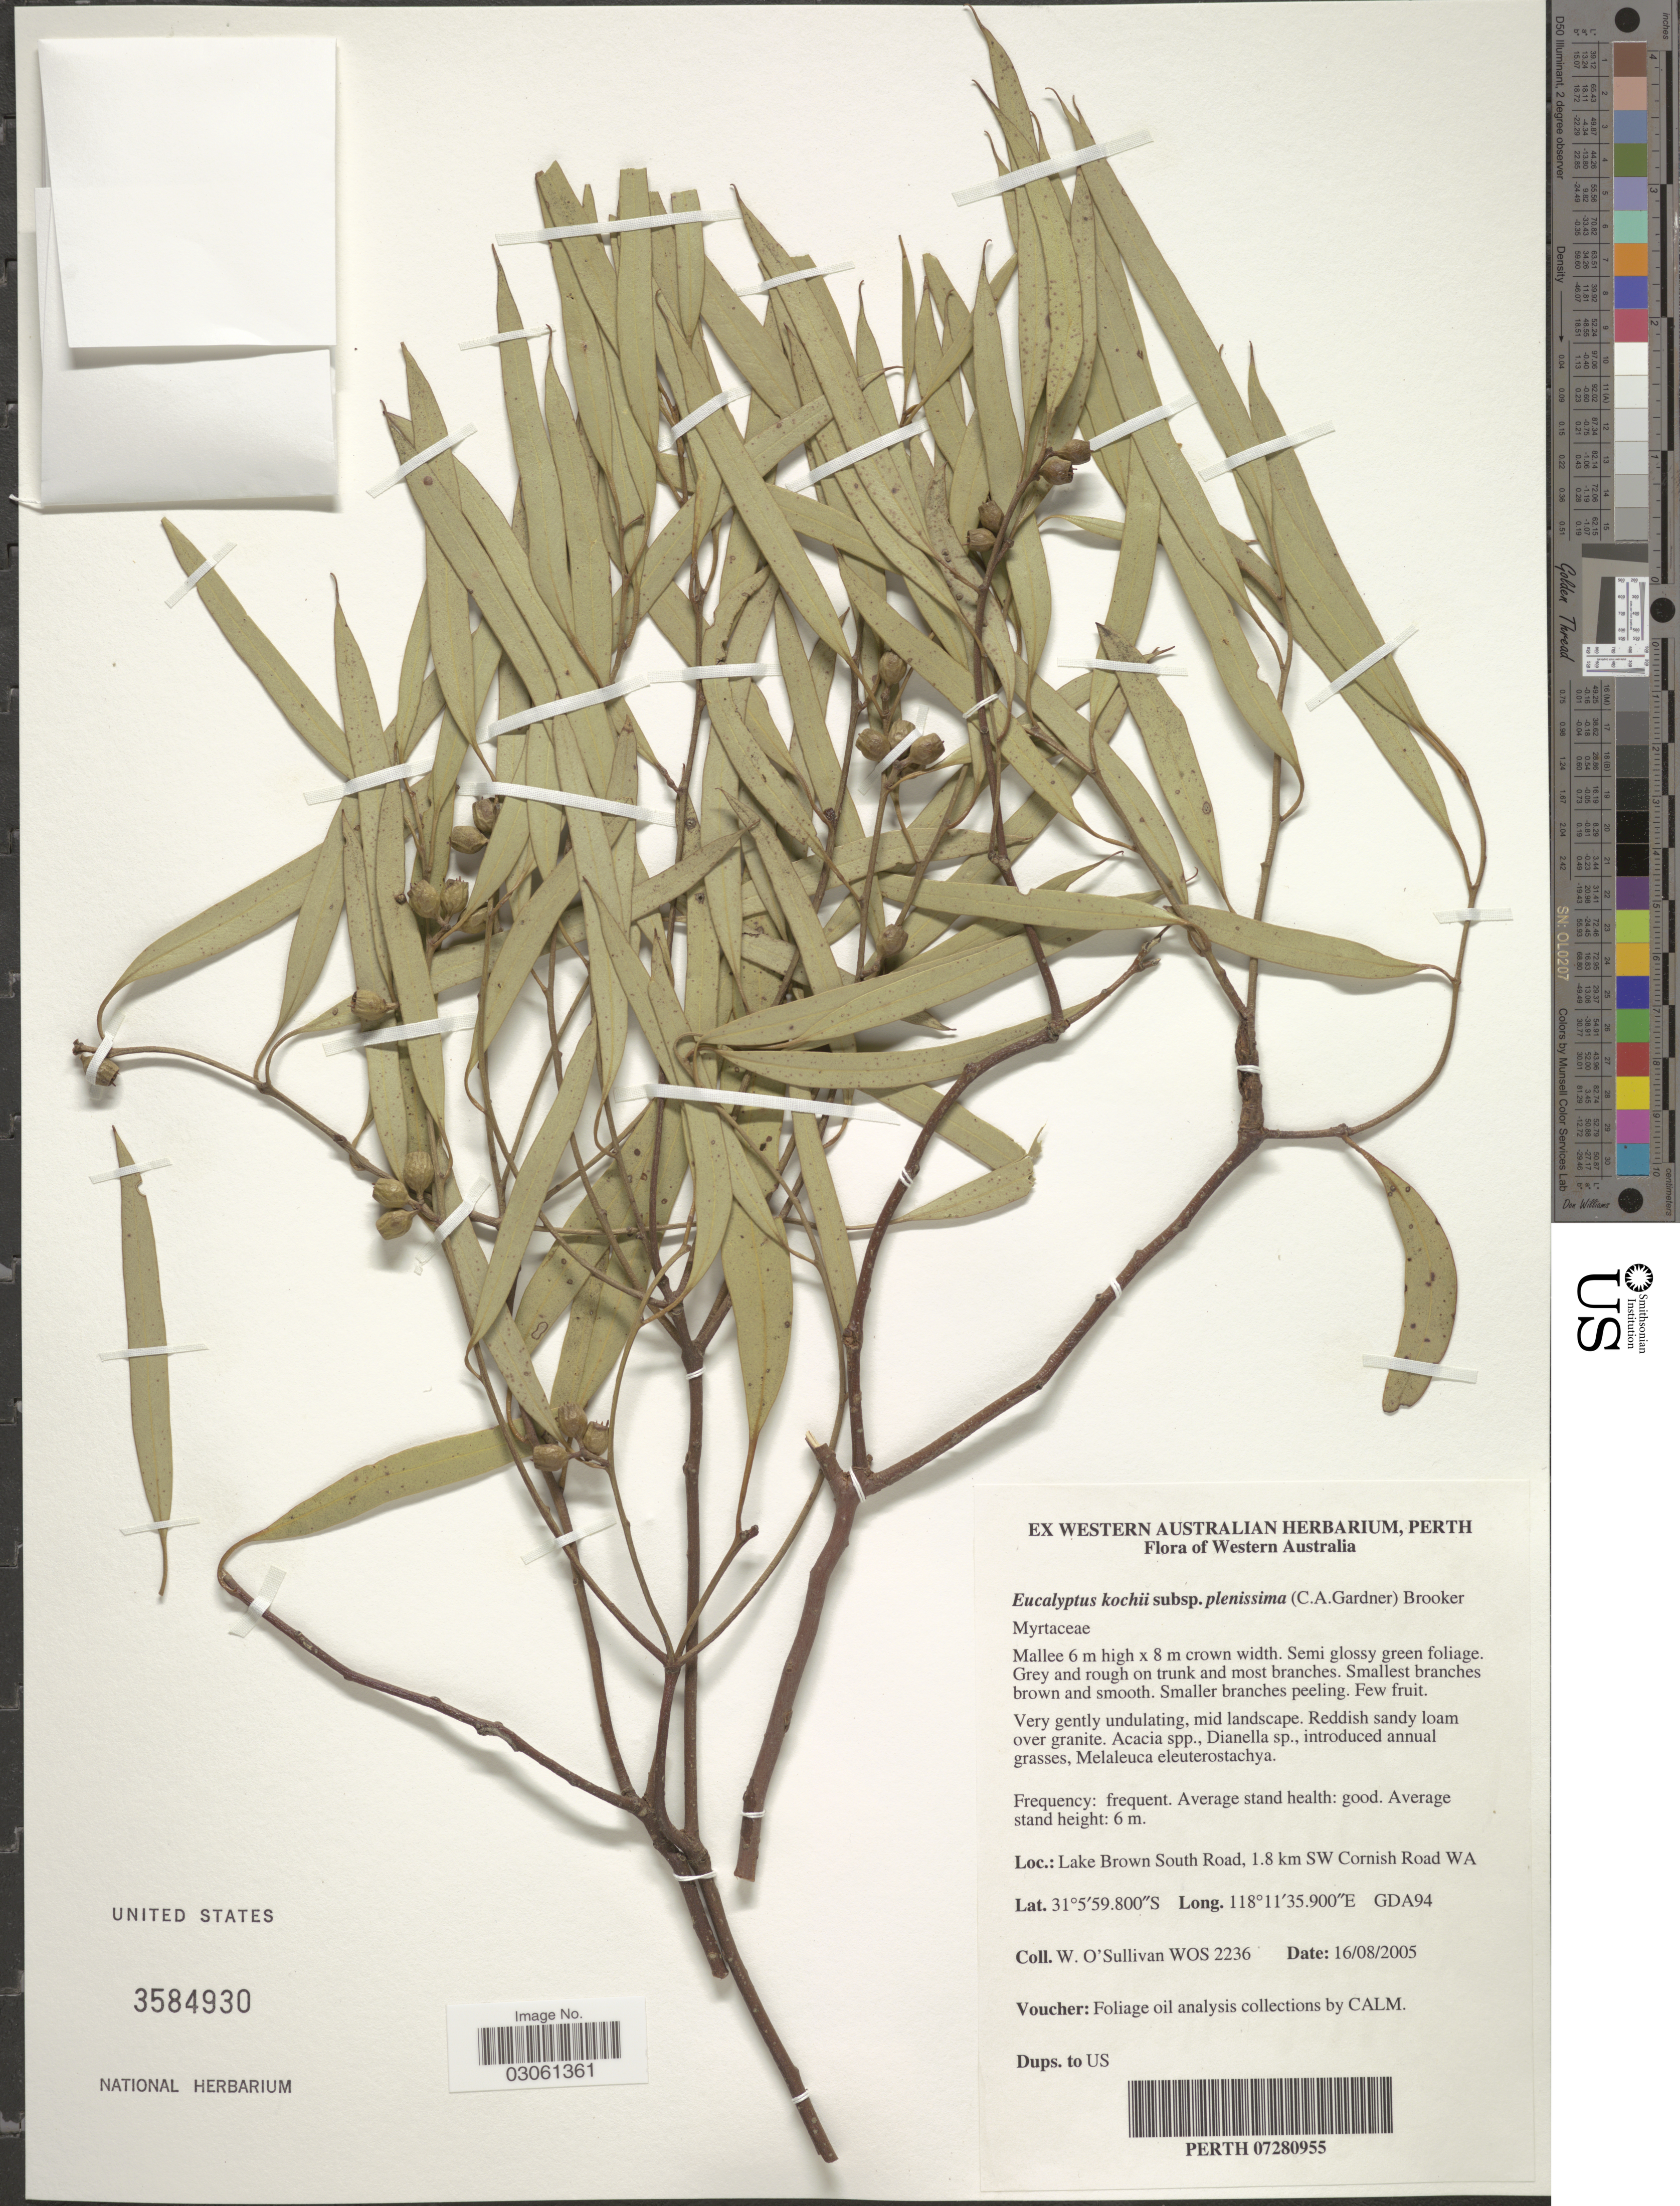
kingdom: Plantae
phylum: Tracheophyta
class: Magnoliopsida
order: Myrtales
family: Myrtaceae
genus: Eucalyptus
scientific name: Eucalyptus kochii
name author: Maiden & Blakely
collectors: W. O'Sullivan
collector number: WOS 2236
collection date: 2005-08-16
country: Australia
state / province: Western Australia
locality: Lake Brown South Road, 1.8 km SW Cornish Road WA. GDA94.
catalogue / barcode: US 3584930